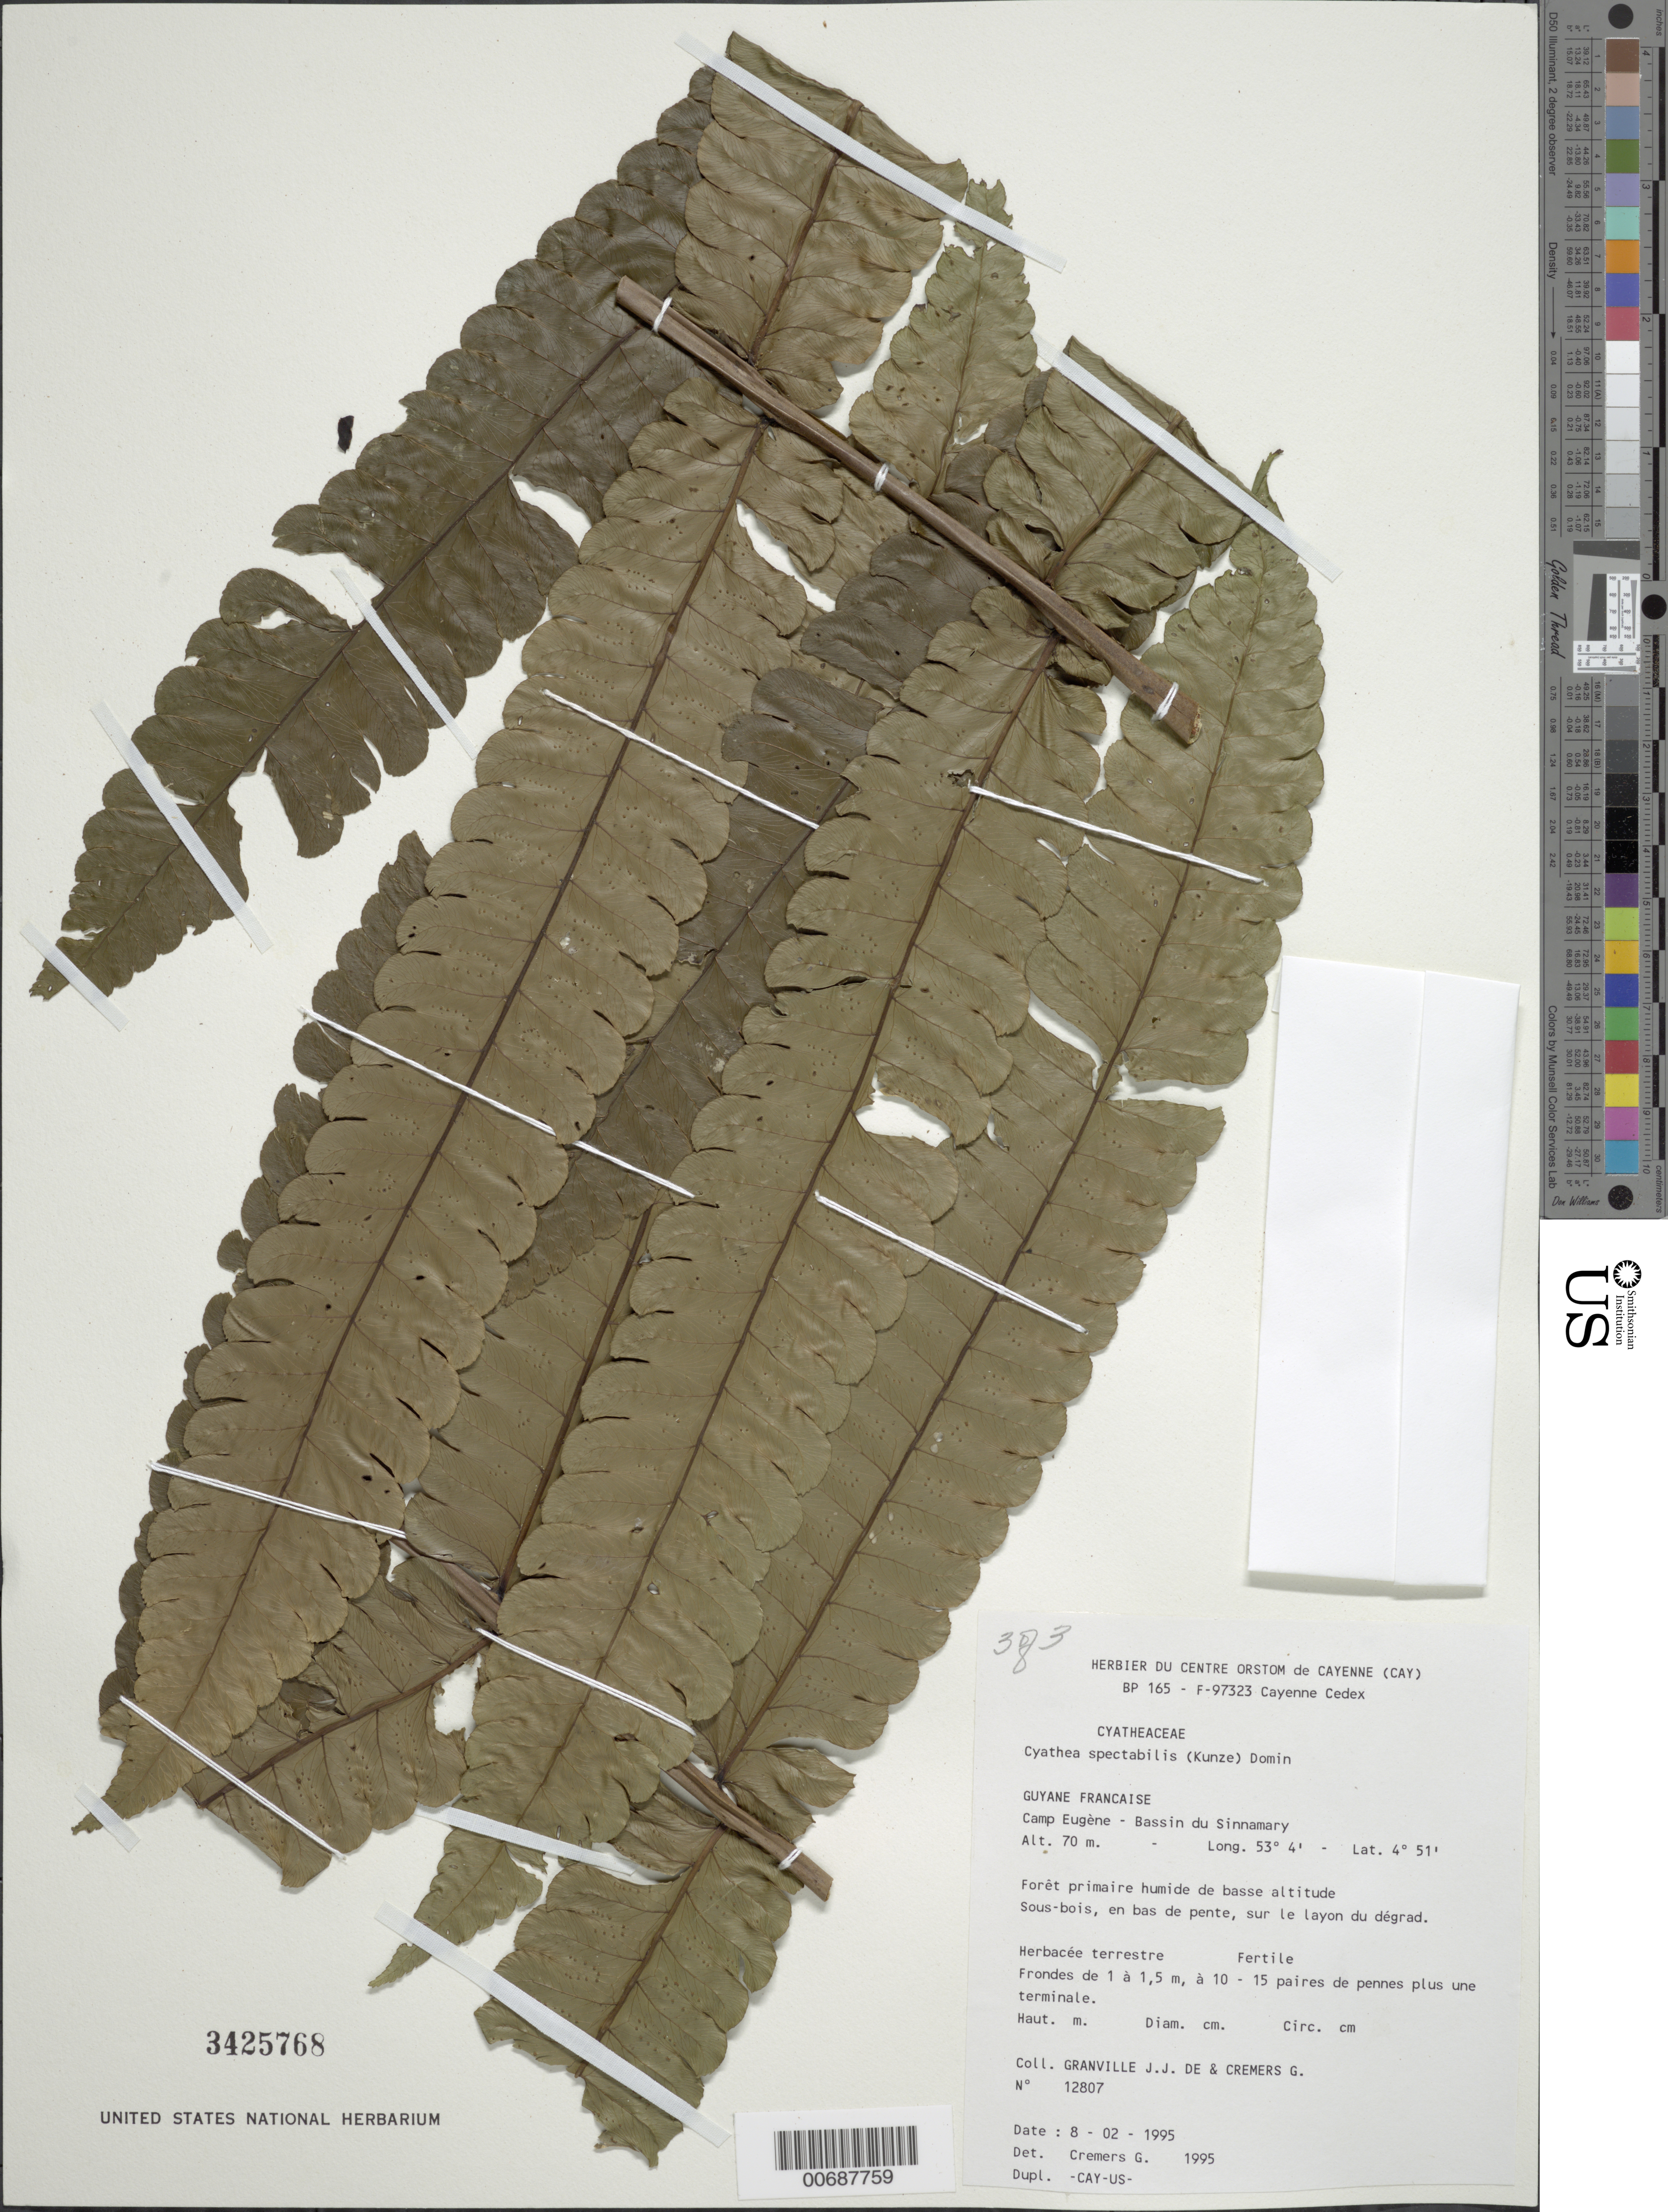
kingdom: Plantae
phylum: Tracheophyta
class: Polypodiopsida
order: Cyatheales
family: Cyatheaceae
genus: Cyathea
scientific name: Cyathea spectabilis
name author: (Kunze) Domin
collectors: J.-J. de Granville & G. Cremers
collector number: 12807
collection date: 1995-02-08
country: French Guiana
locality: Guyane Francaise, Camp Eugene - Bassin du Sinnamary, Foret primaire humide de basse altitude Sous-bois, en bas de pente, sur le layon du degrad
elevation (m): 70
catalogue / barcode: US 3425768